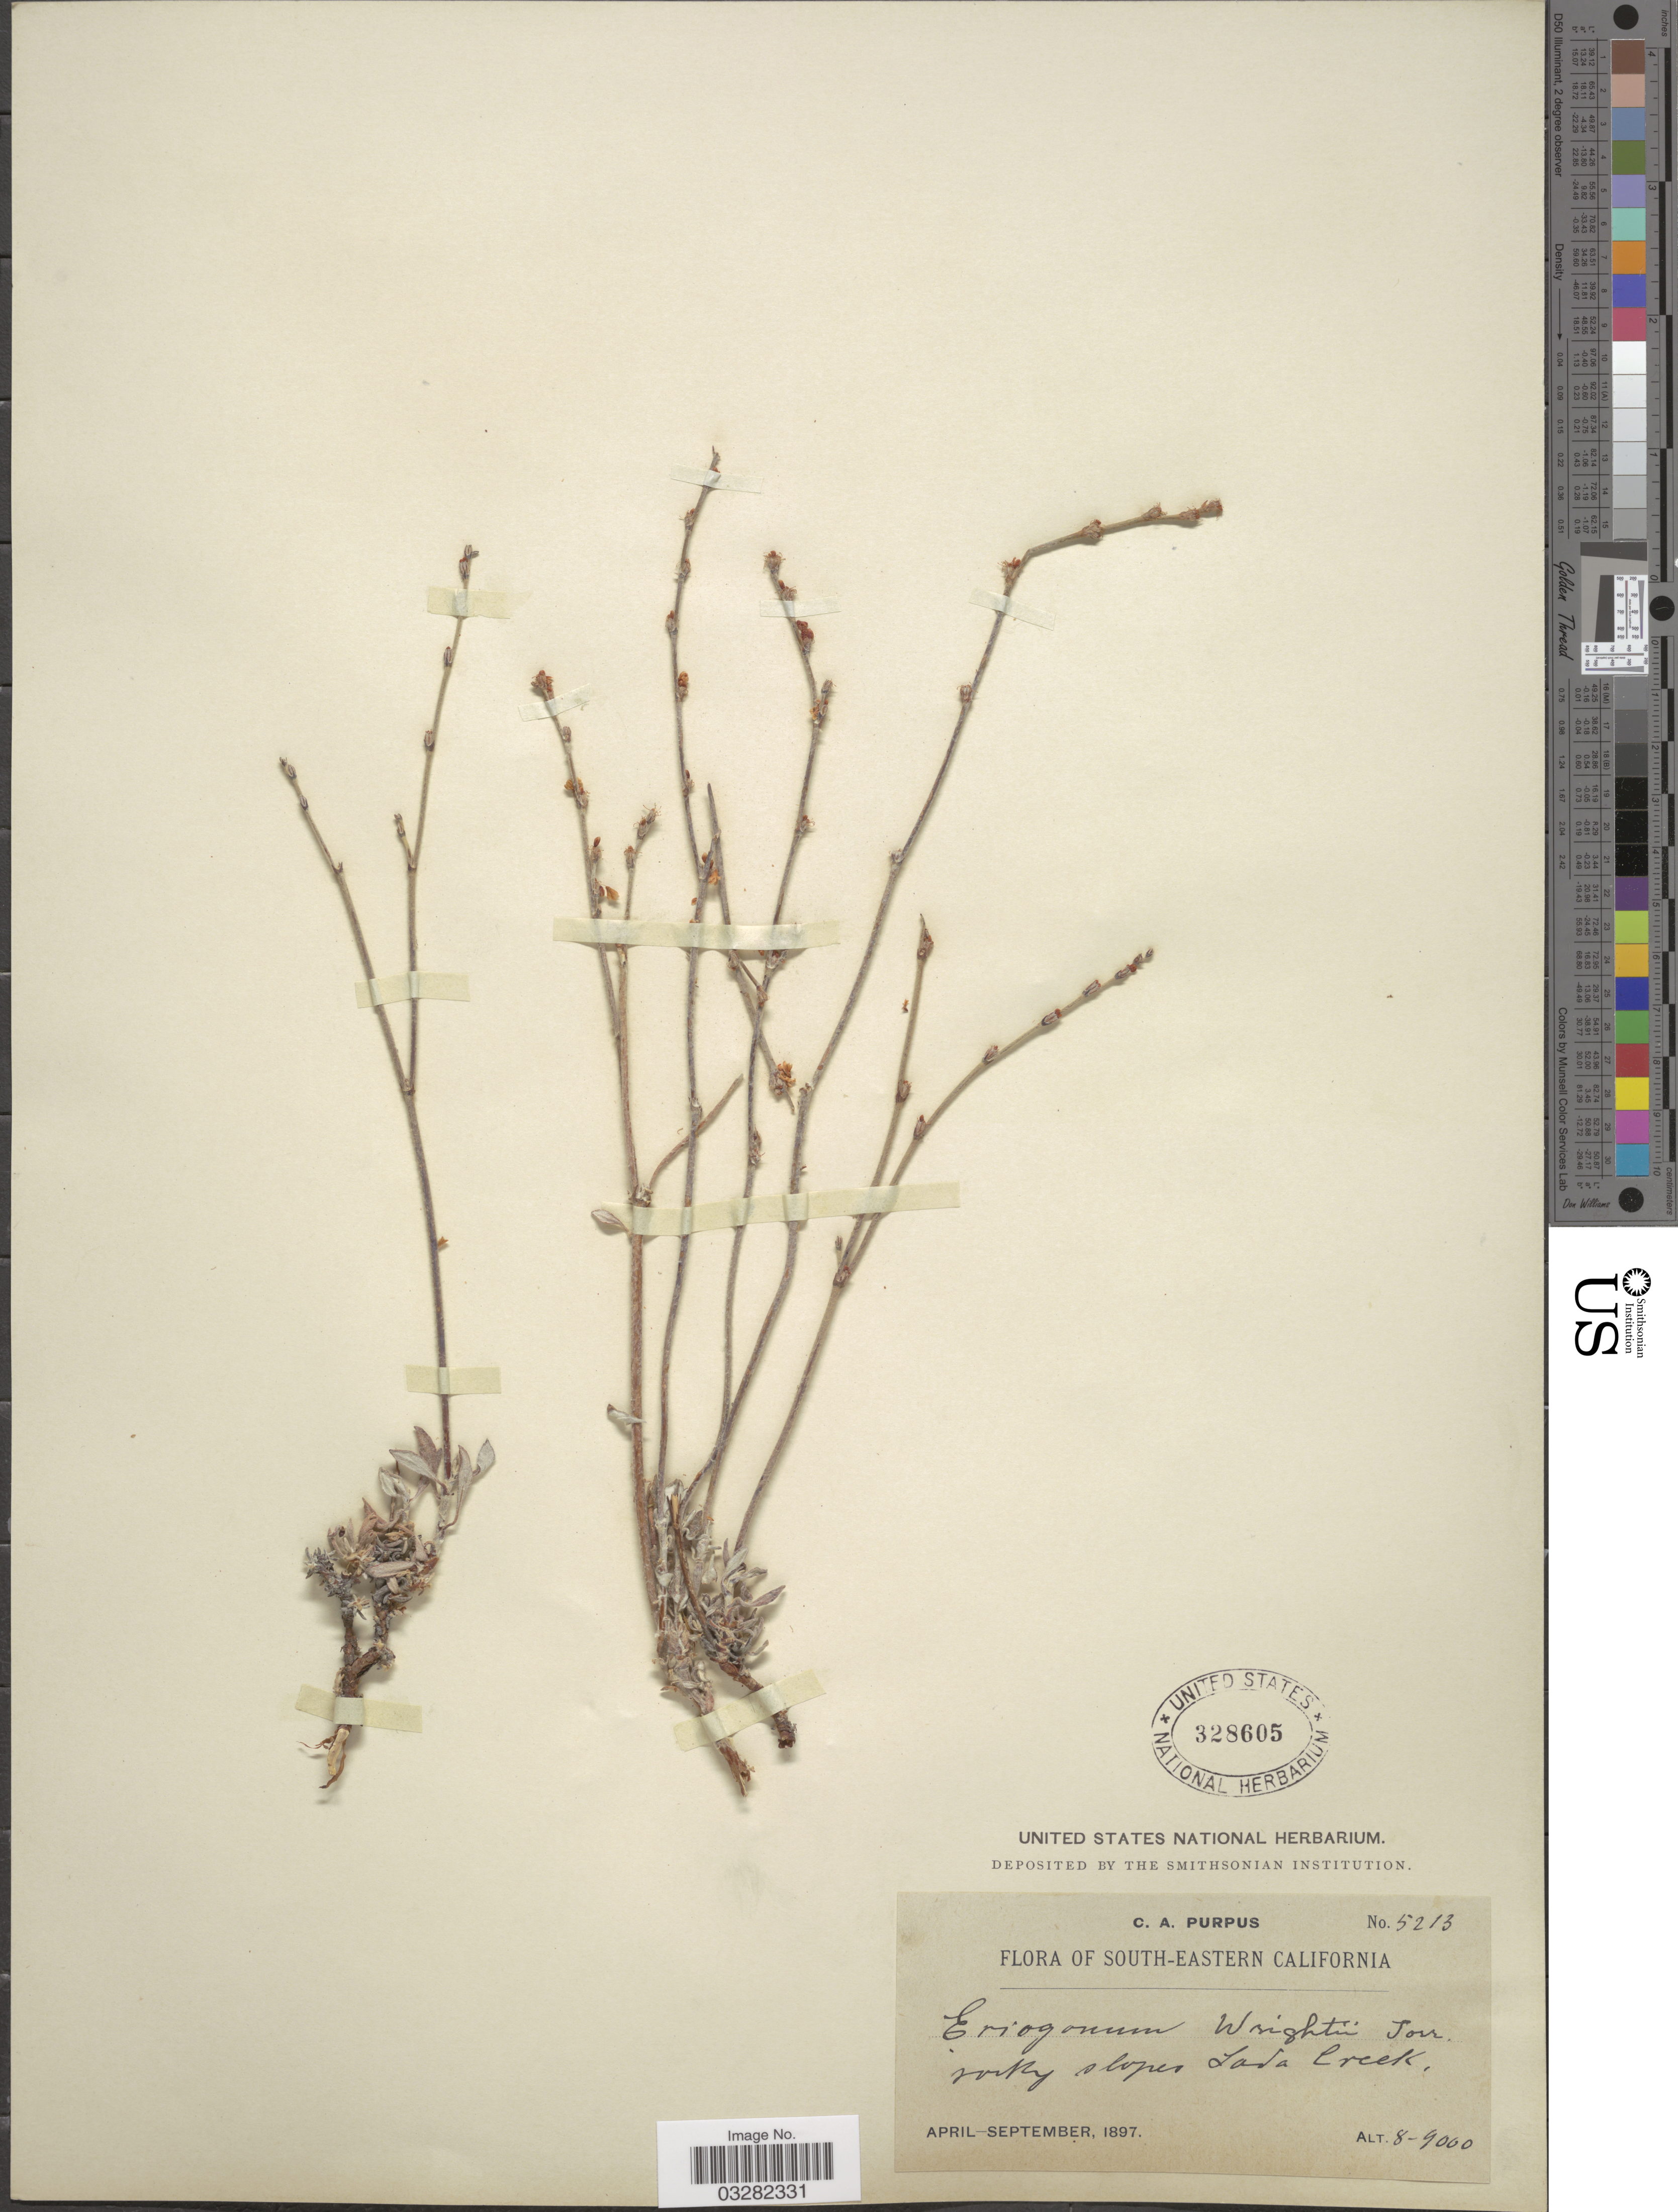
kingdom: Plantae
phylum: Tracheophyta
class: Magnoliopsida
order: Caryophyllales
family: Polygonaceae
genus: Eriogonum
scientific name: Eriogonum wrightii var. trachygonum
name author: (Torr. ex Benth.) Jeps.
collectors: C. A. Purpus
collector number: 5213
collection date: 1897-04/1897-09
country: United States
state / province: California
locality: South-Eastern California. Rocky slopes Soda Creek.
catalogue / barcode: US 328605